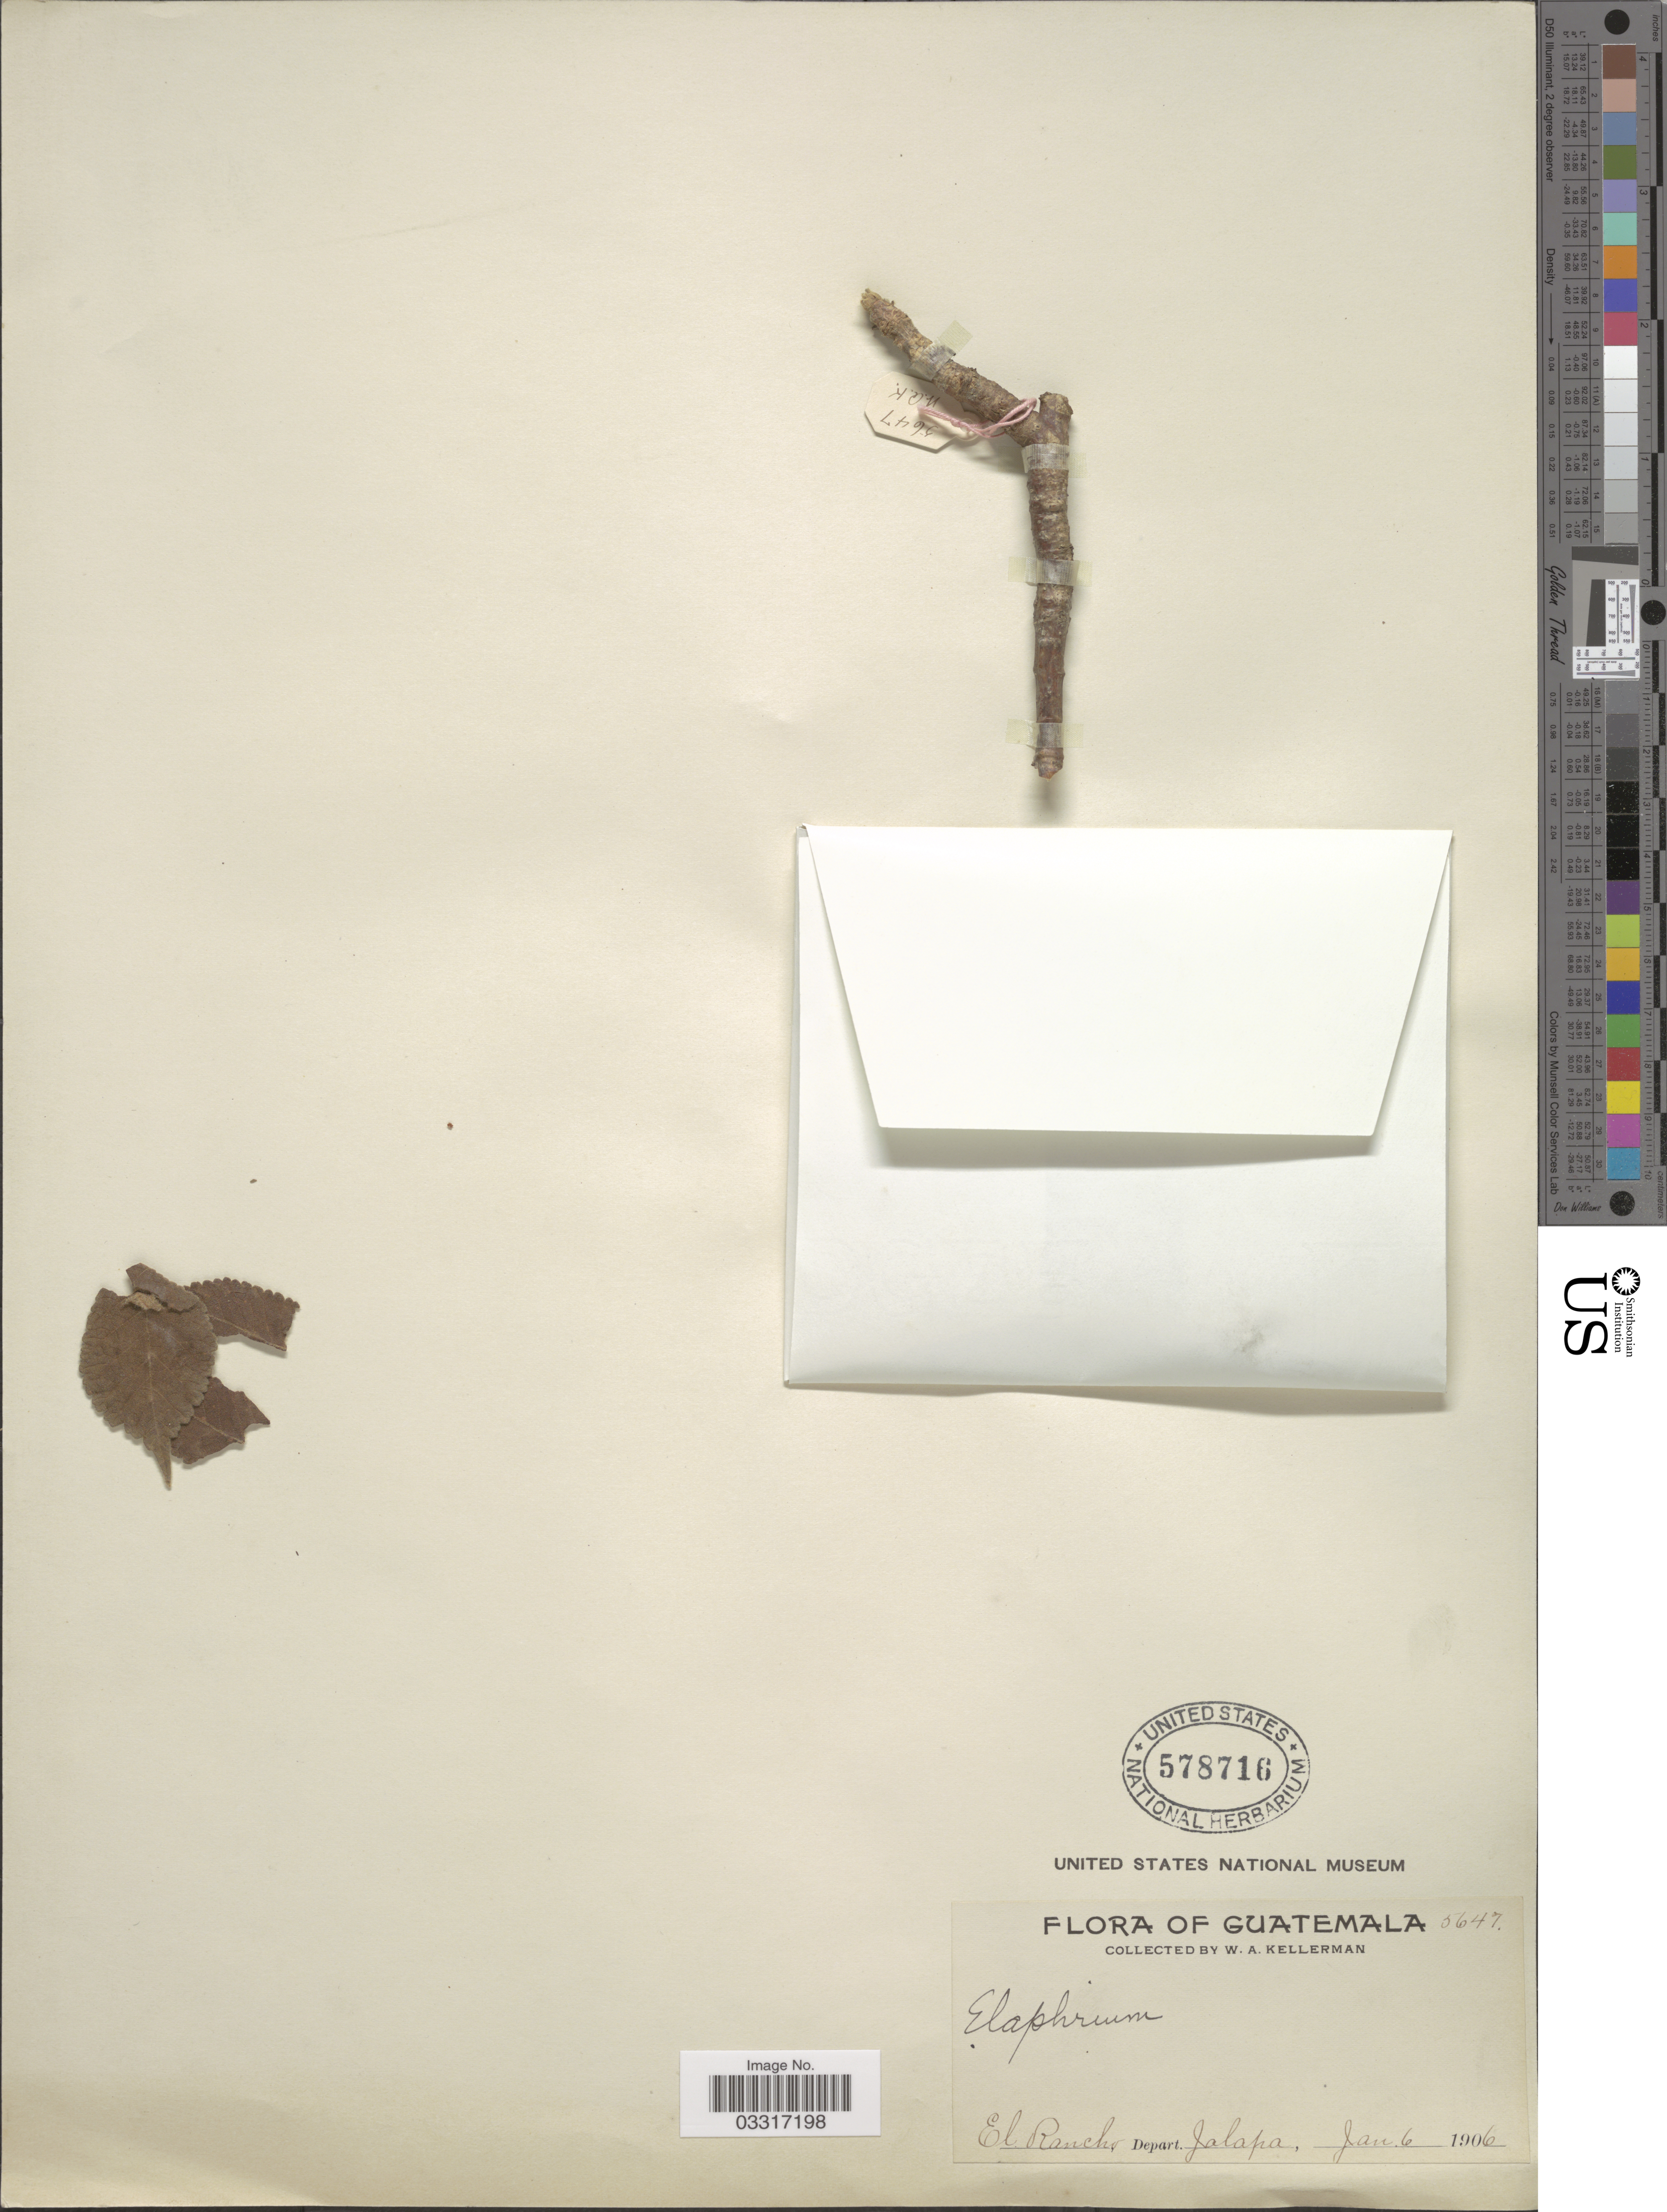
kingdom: Plantae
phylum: Tracheophyta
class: Magnoliopsida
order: Sapindales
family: Burseraceae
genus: Bursera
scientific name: Bursera sp.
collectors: W. Kellerman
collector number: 5647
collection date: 1906-01-06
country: Guatemala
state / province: Jalapa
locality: El Rancho. Depart. Jalapa.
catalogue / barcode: US 578716